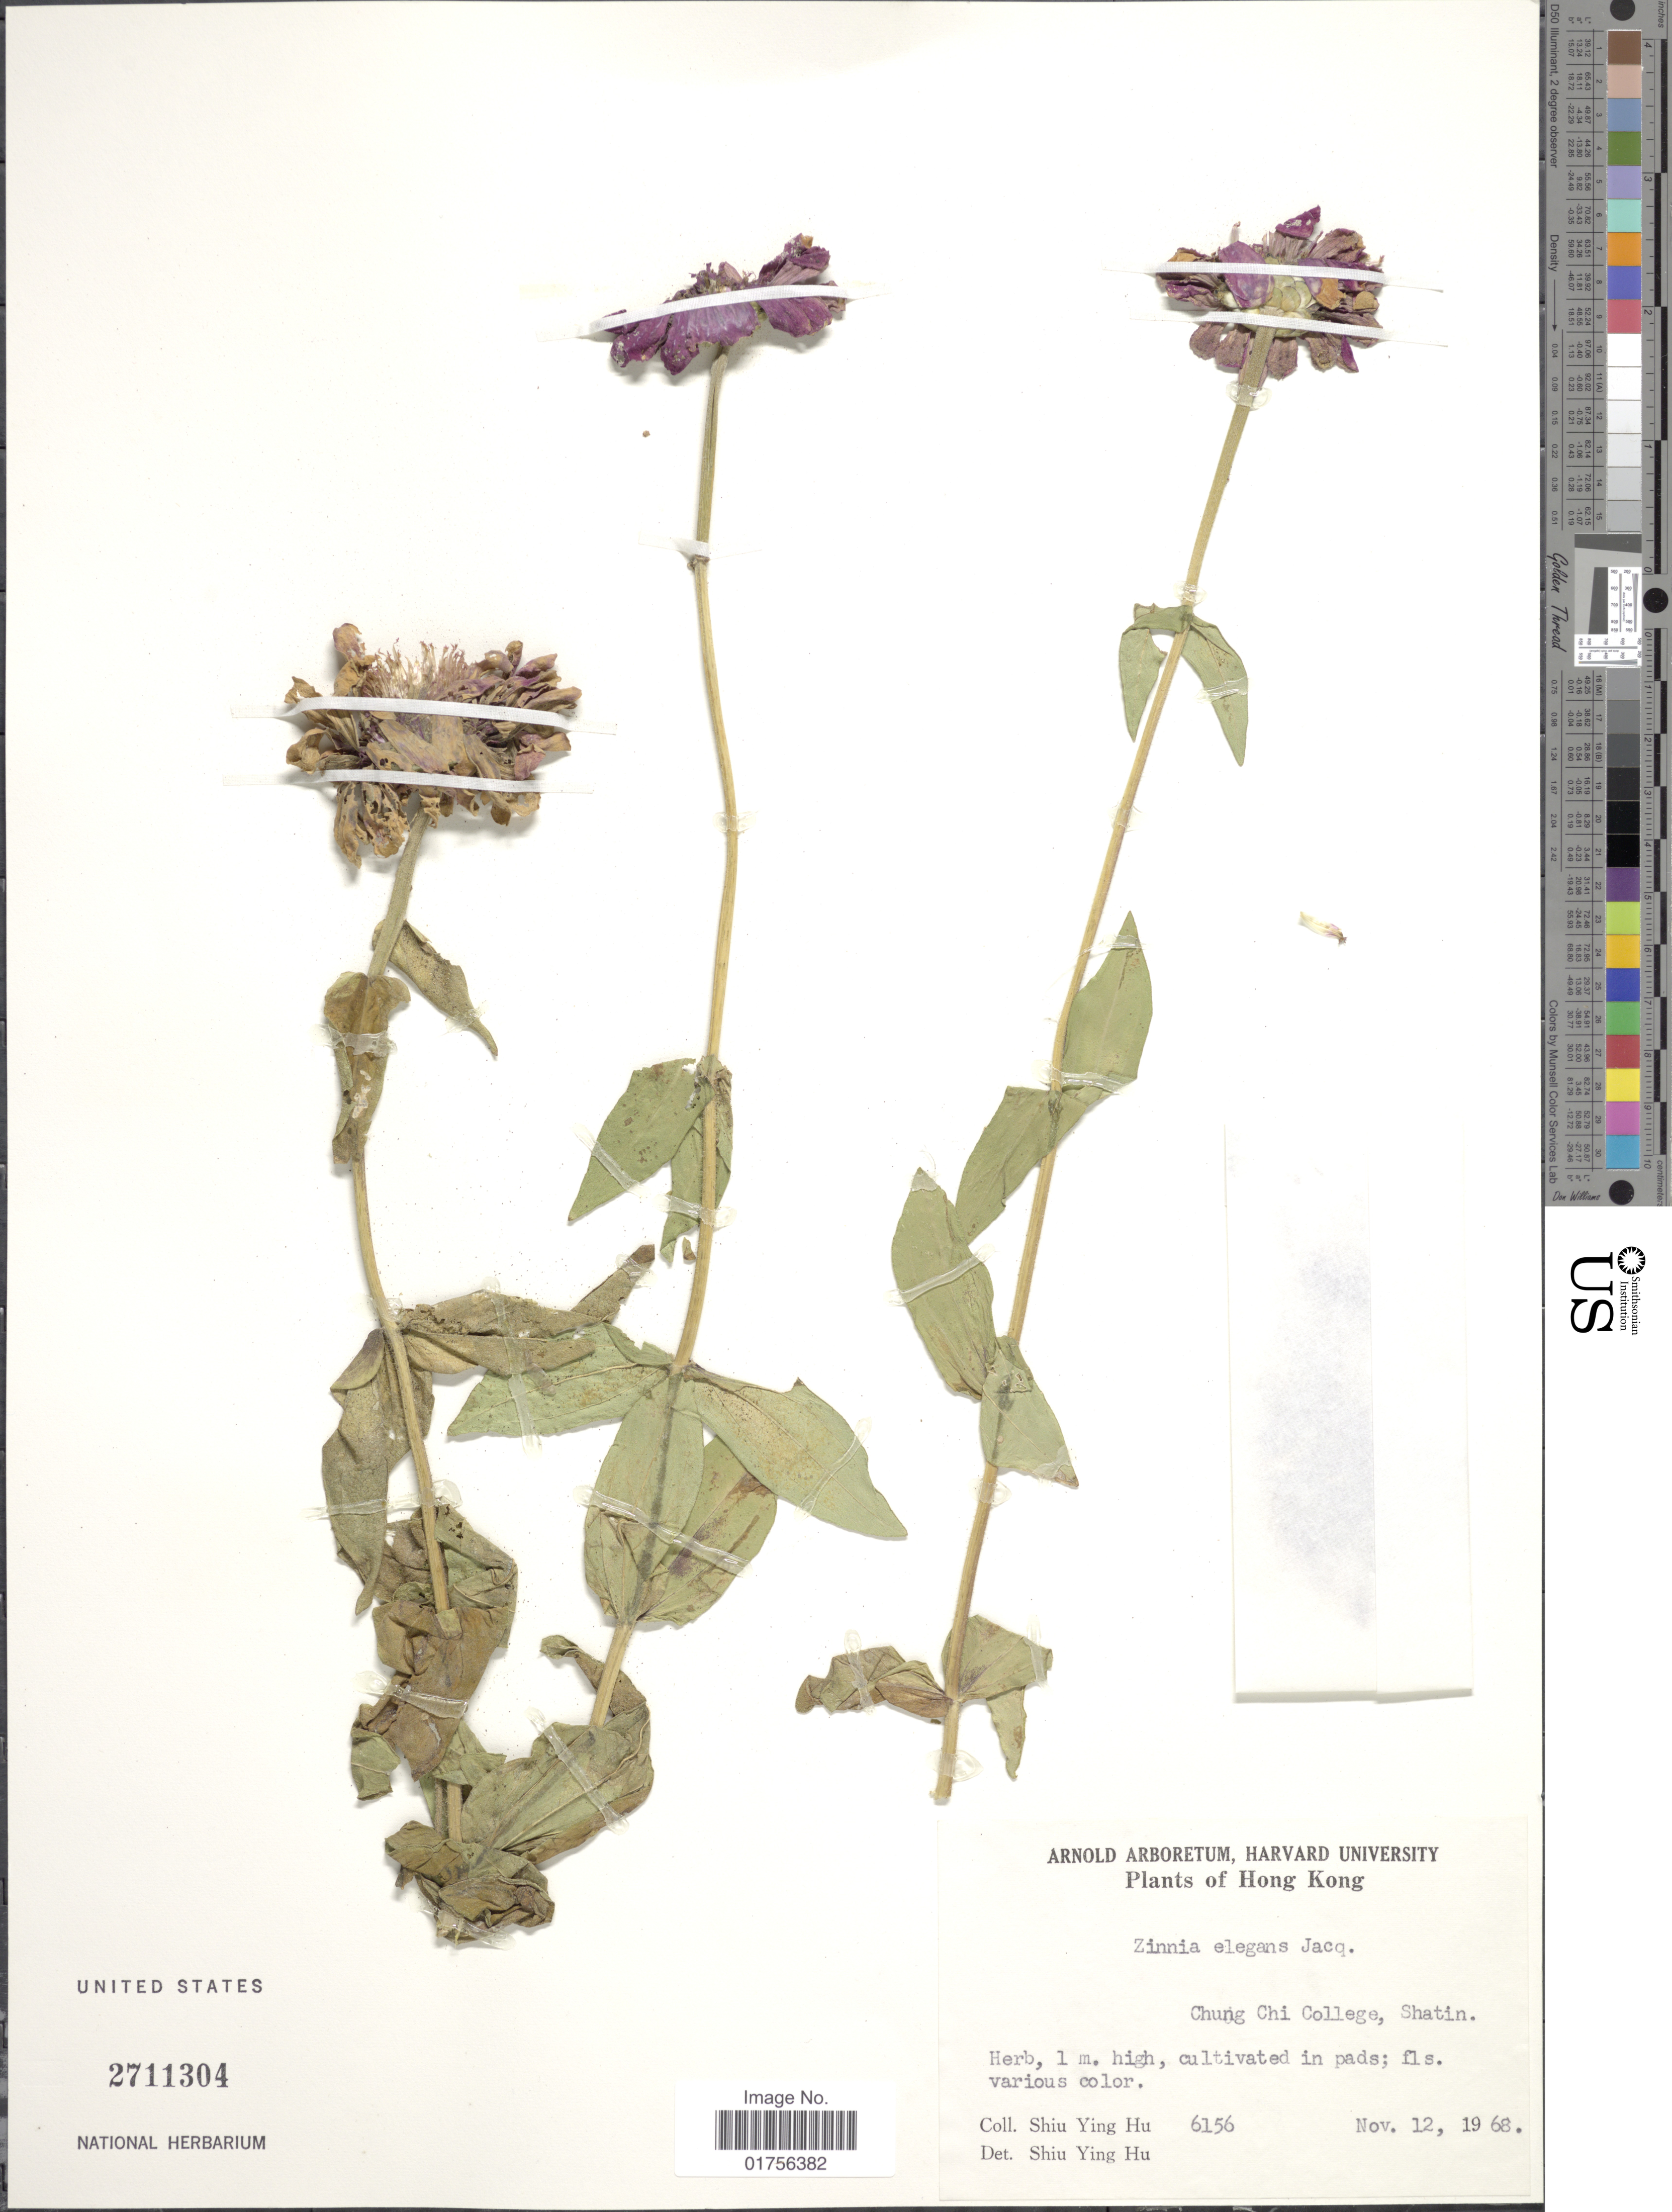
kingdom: Plantae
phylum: Tracheophyta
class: Magnoliopsida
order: Asterales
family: Asteraceae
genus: Zinnia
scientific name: Zinnia elegans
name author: Jacq.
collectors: S. Y. Hu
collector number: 6156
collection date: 1968-11-12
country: China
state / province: Hong Kong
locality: Chung Chi college, Shatin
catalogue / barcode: US 2711304